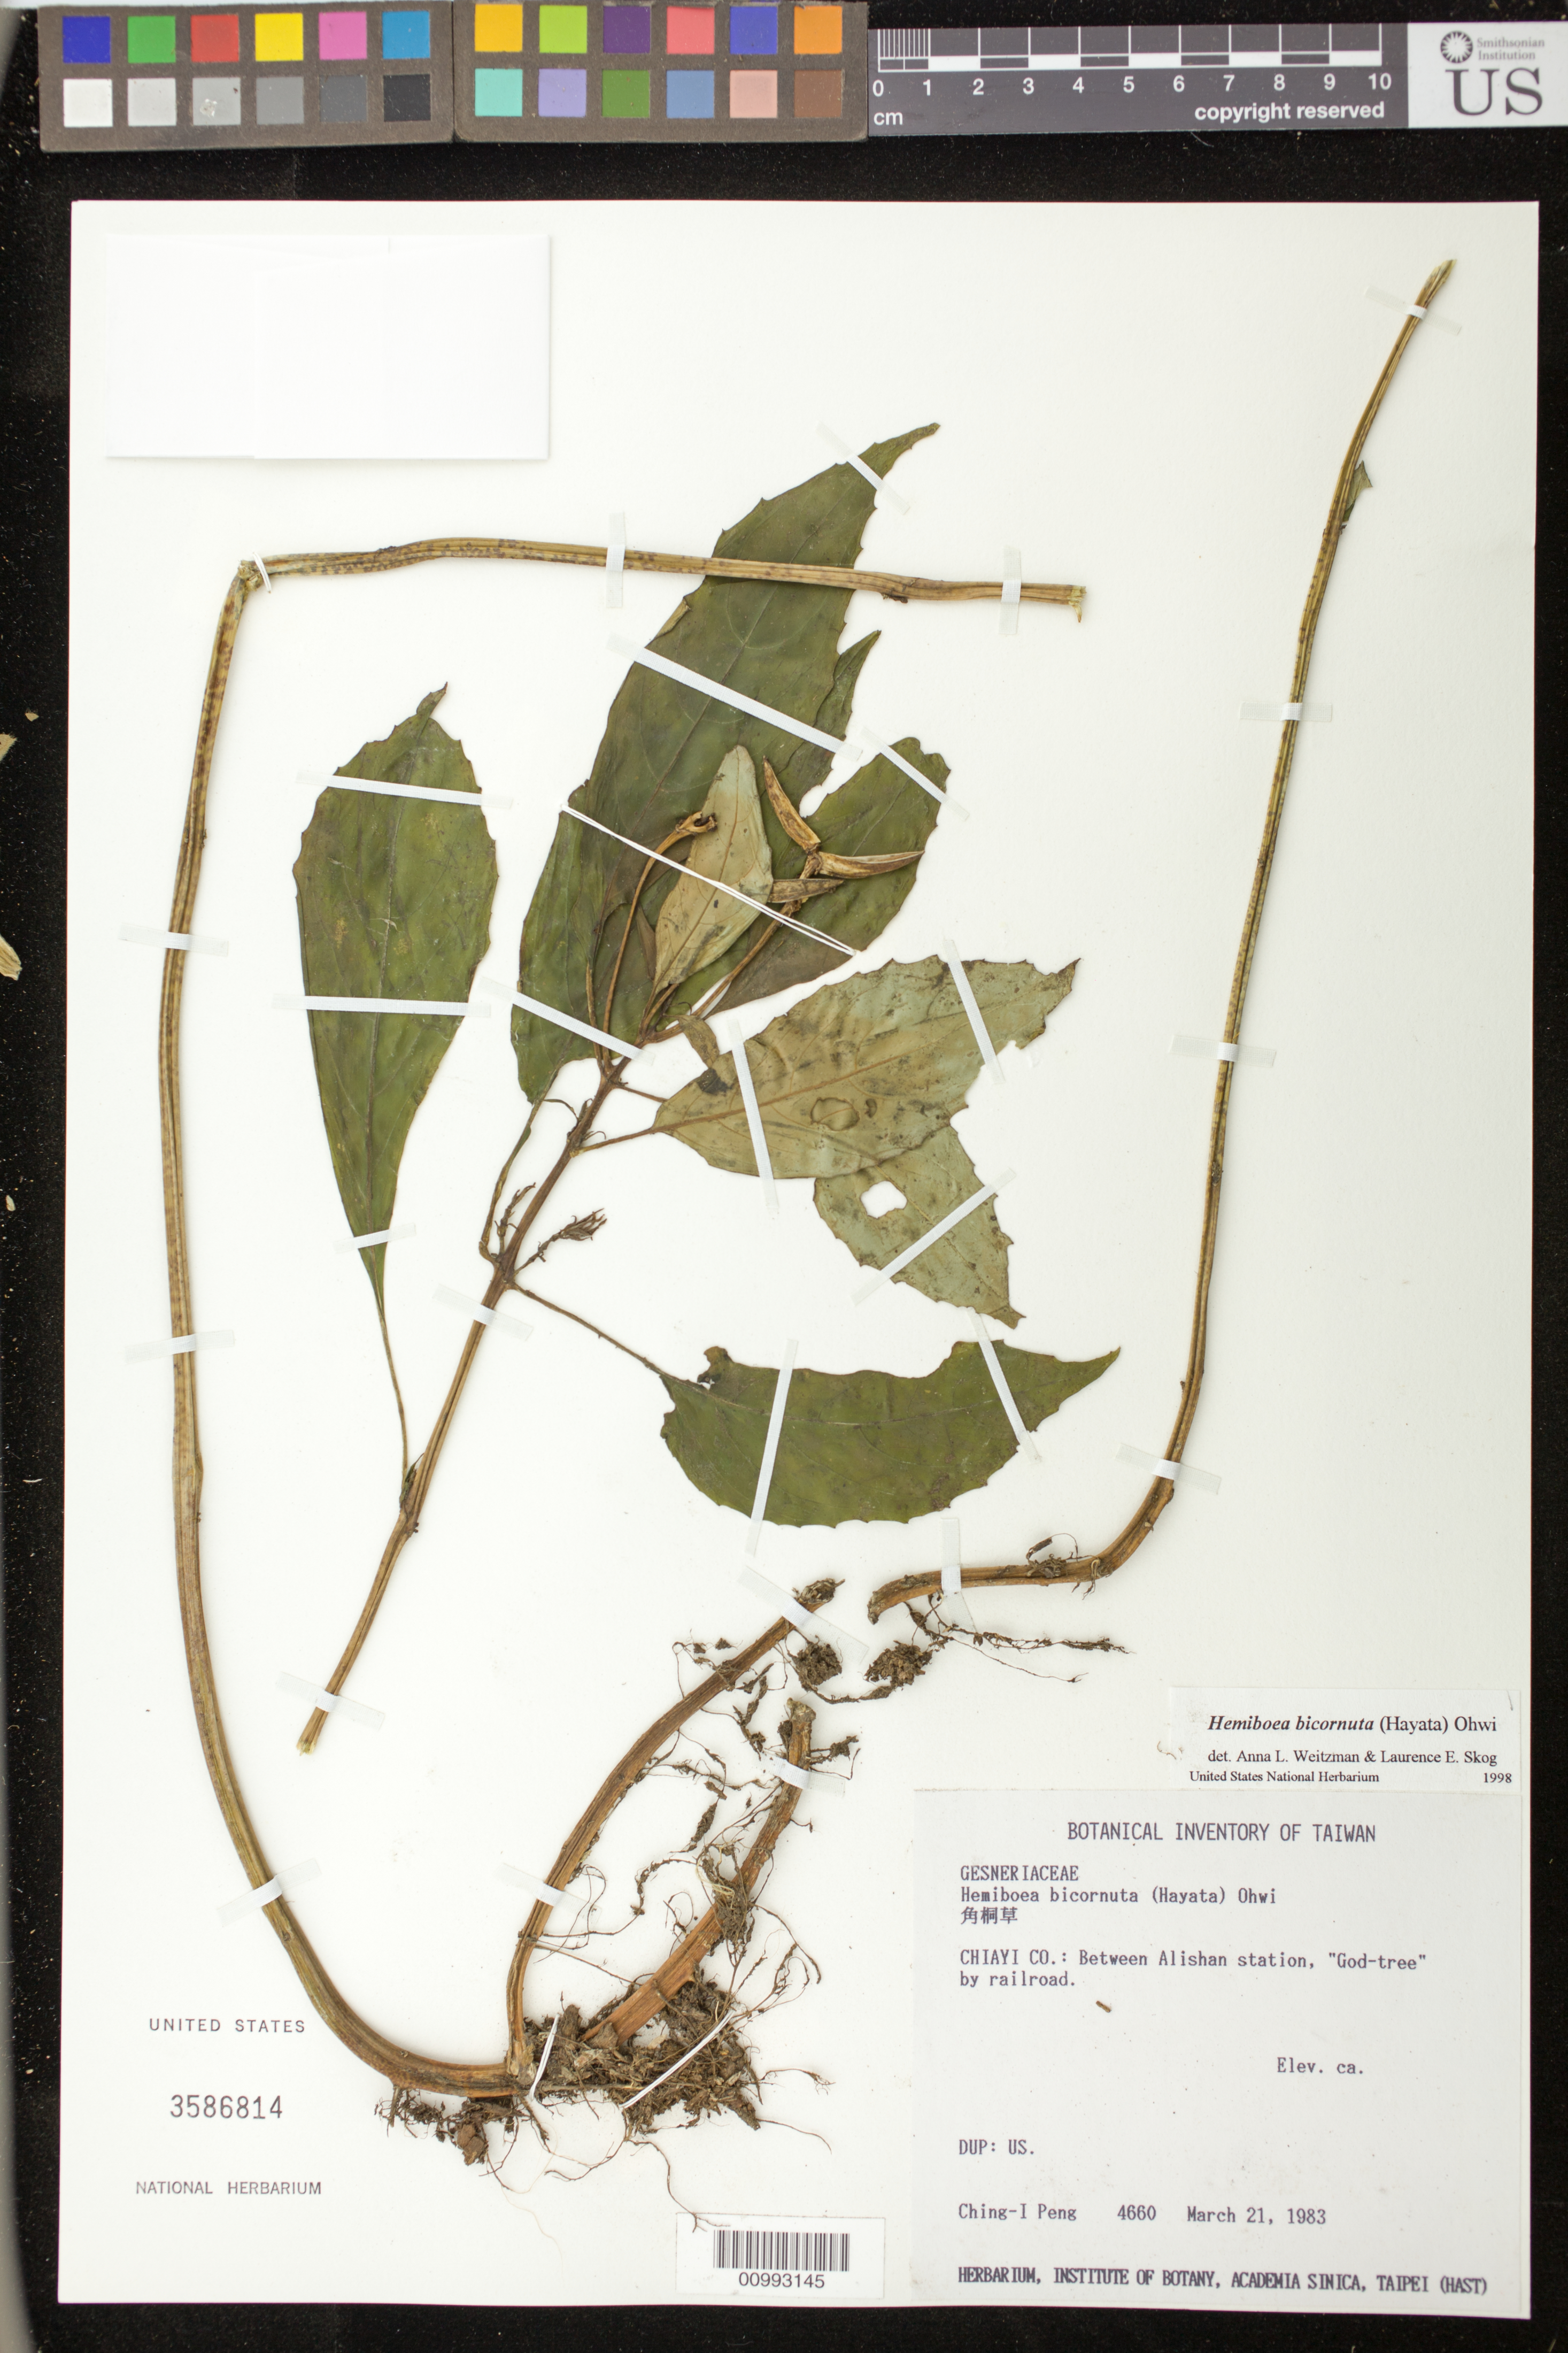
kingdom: Plantae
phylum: Tracheophyta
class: Magnoliopsida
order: Lamiales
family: Gesneriaceae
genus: Hemiboea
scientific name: Hemiboea bicornuta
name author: (Hayata) Ohwi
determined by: Weitzman, A. L.; Skog, L. E.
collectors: C.-I Peng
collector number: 4660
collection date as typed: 21 Mar 1983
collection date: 1983-03-21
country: Taiwan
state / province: Chiayi City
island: Taiwan [Formosa]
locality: Chiayi Co.: between Alishan station, "God=tee" by railroad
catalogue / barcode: US 3586814